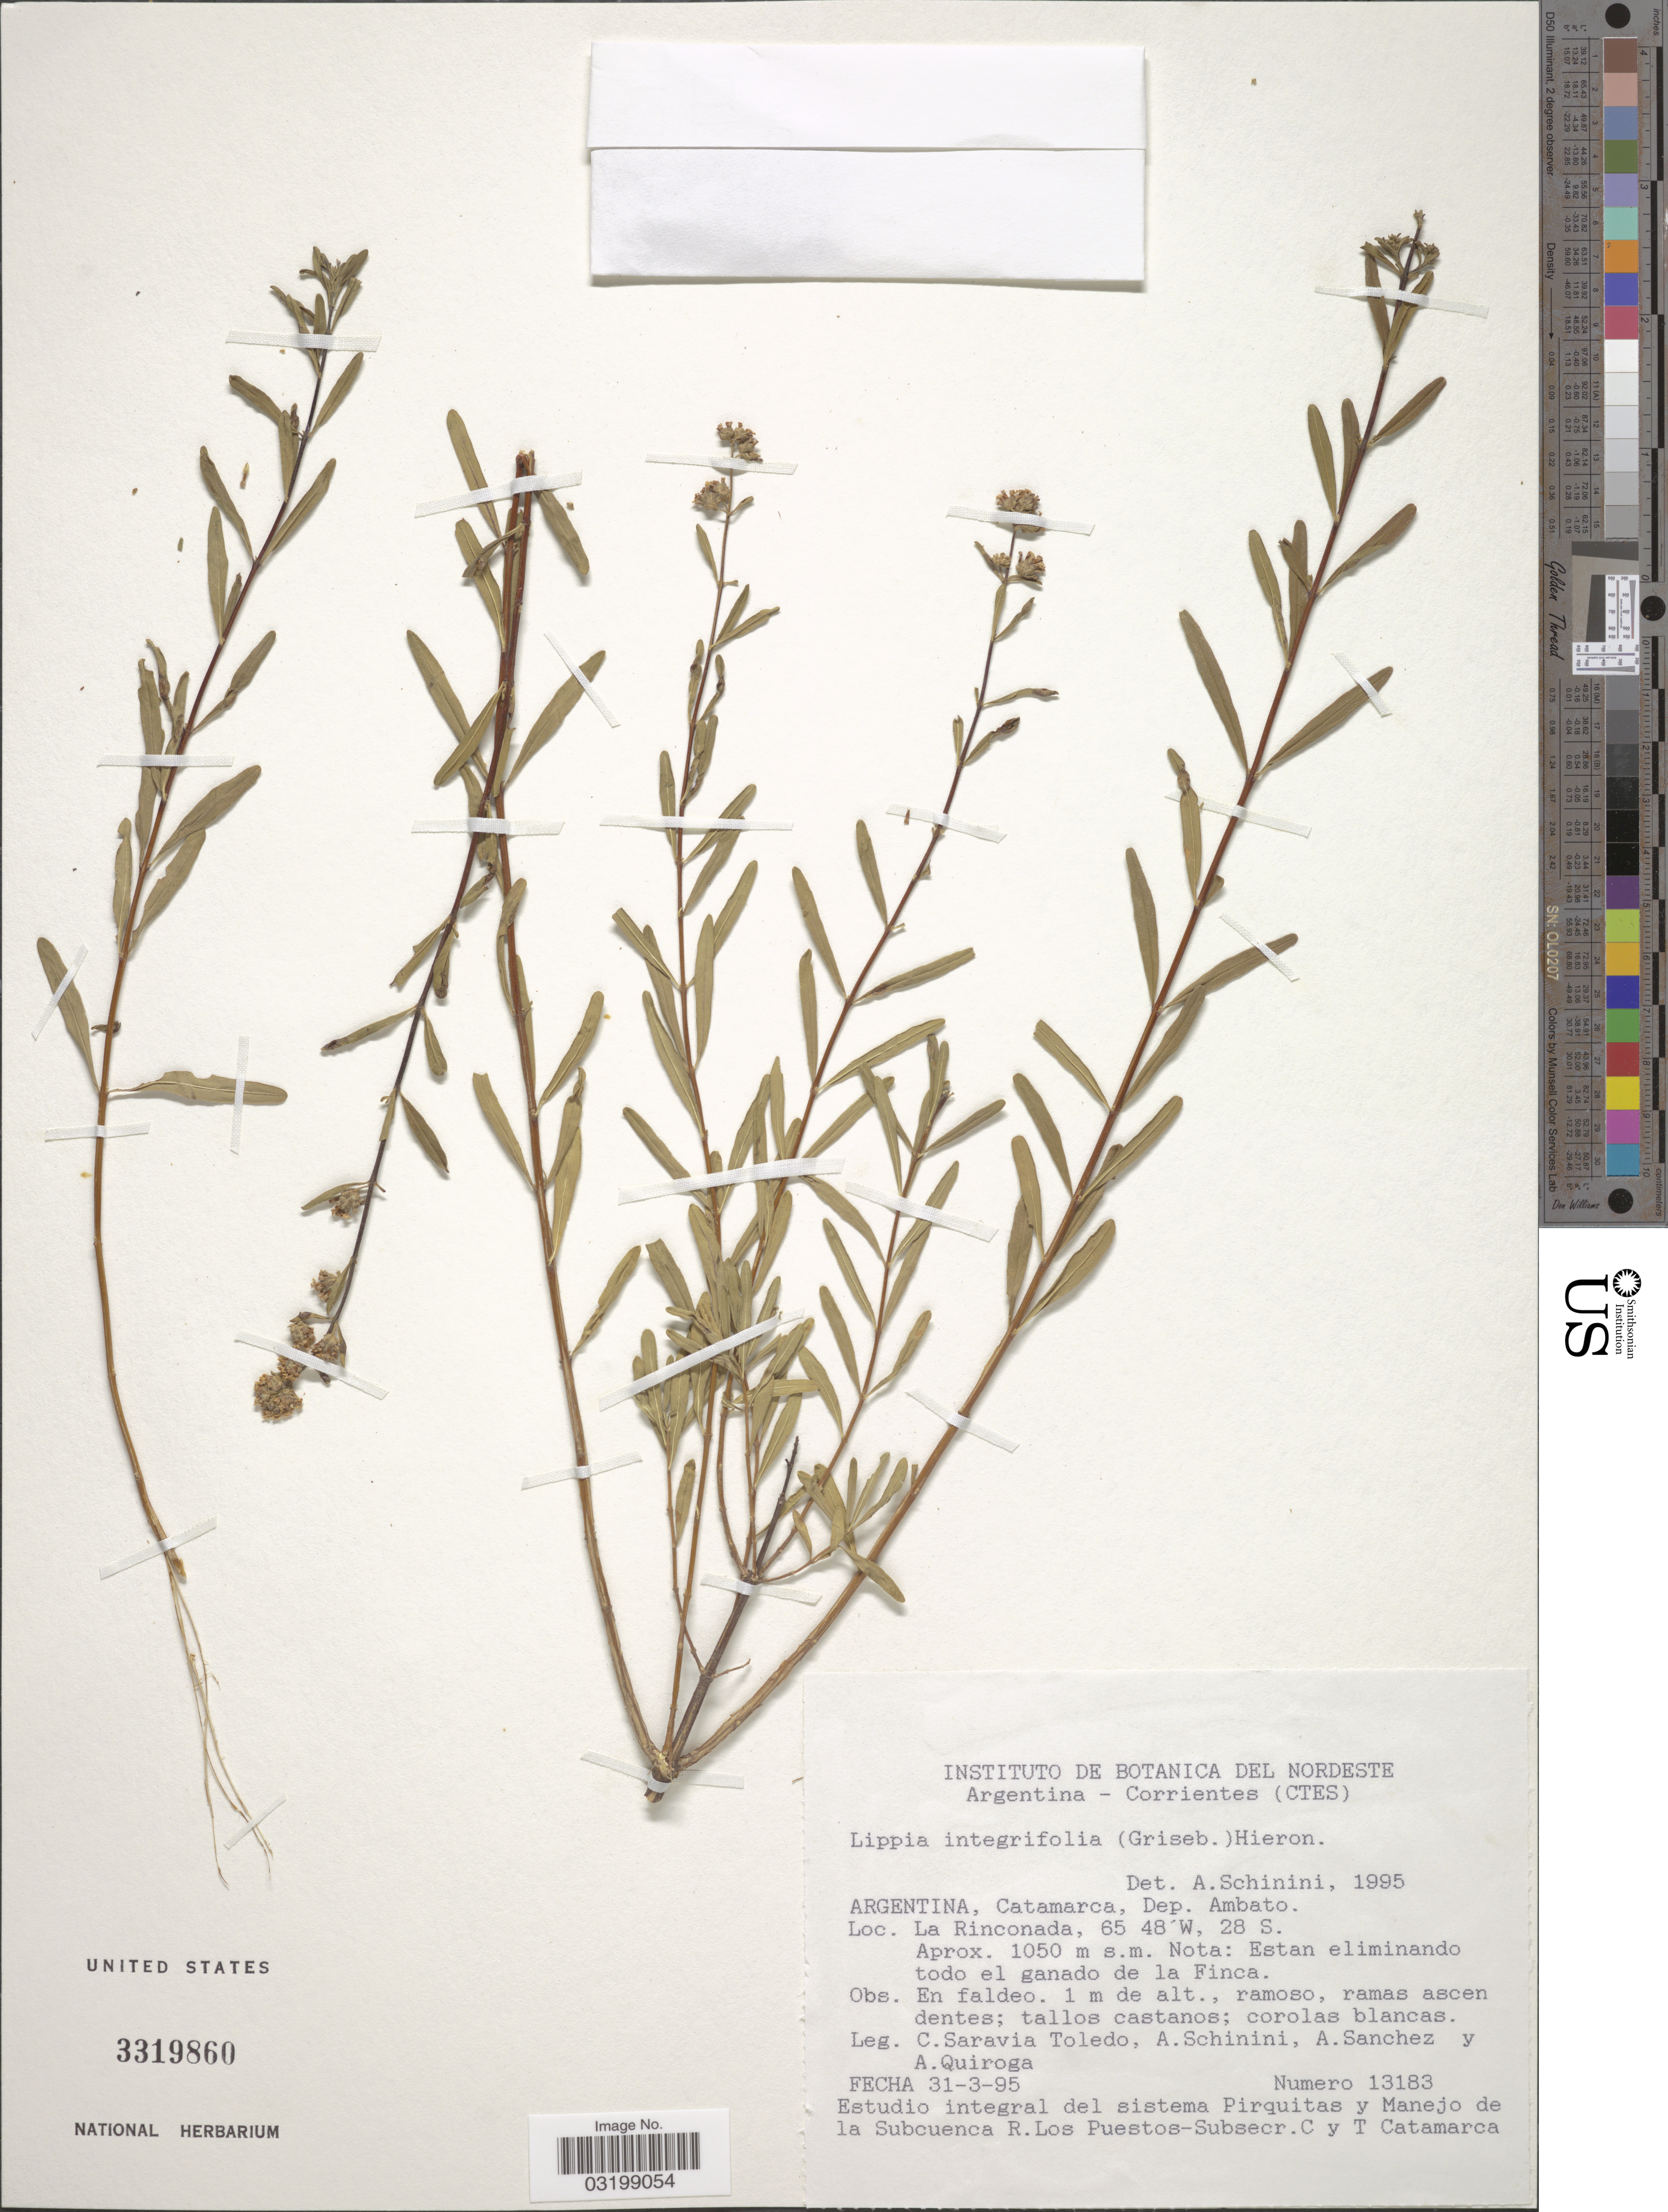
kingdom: Plantae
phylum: Tracheophyta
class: Magnoliopsida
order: Lamiales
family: Verbenaceae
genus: Lippia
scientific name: Lippia integrifolia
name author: (Griseb.) Hieron.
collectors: C. Saravia T., A. Schinini, A. Sanchez & A. Quiroga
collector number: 13183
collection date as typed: Transcribed d/m/y: 31/3/95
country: Argentina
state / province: Catamarca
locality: Dep. Ambato. La Rinconada.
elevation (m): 1050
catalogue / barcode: US 3319860